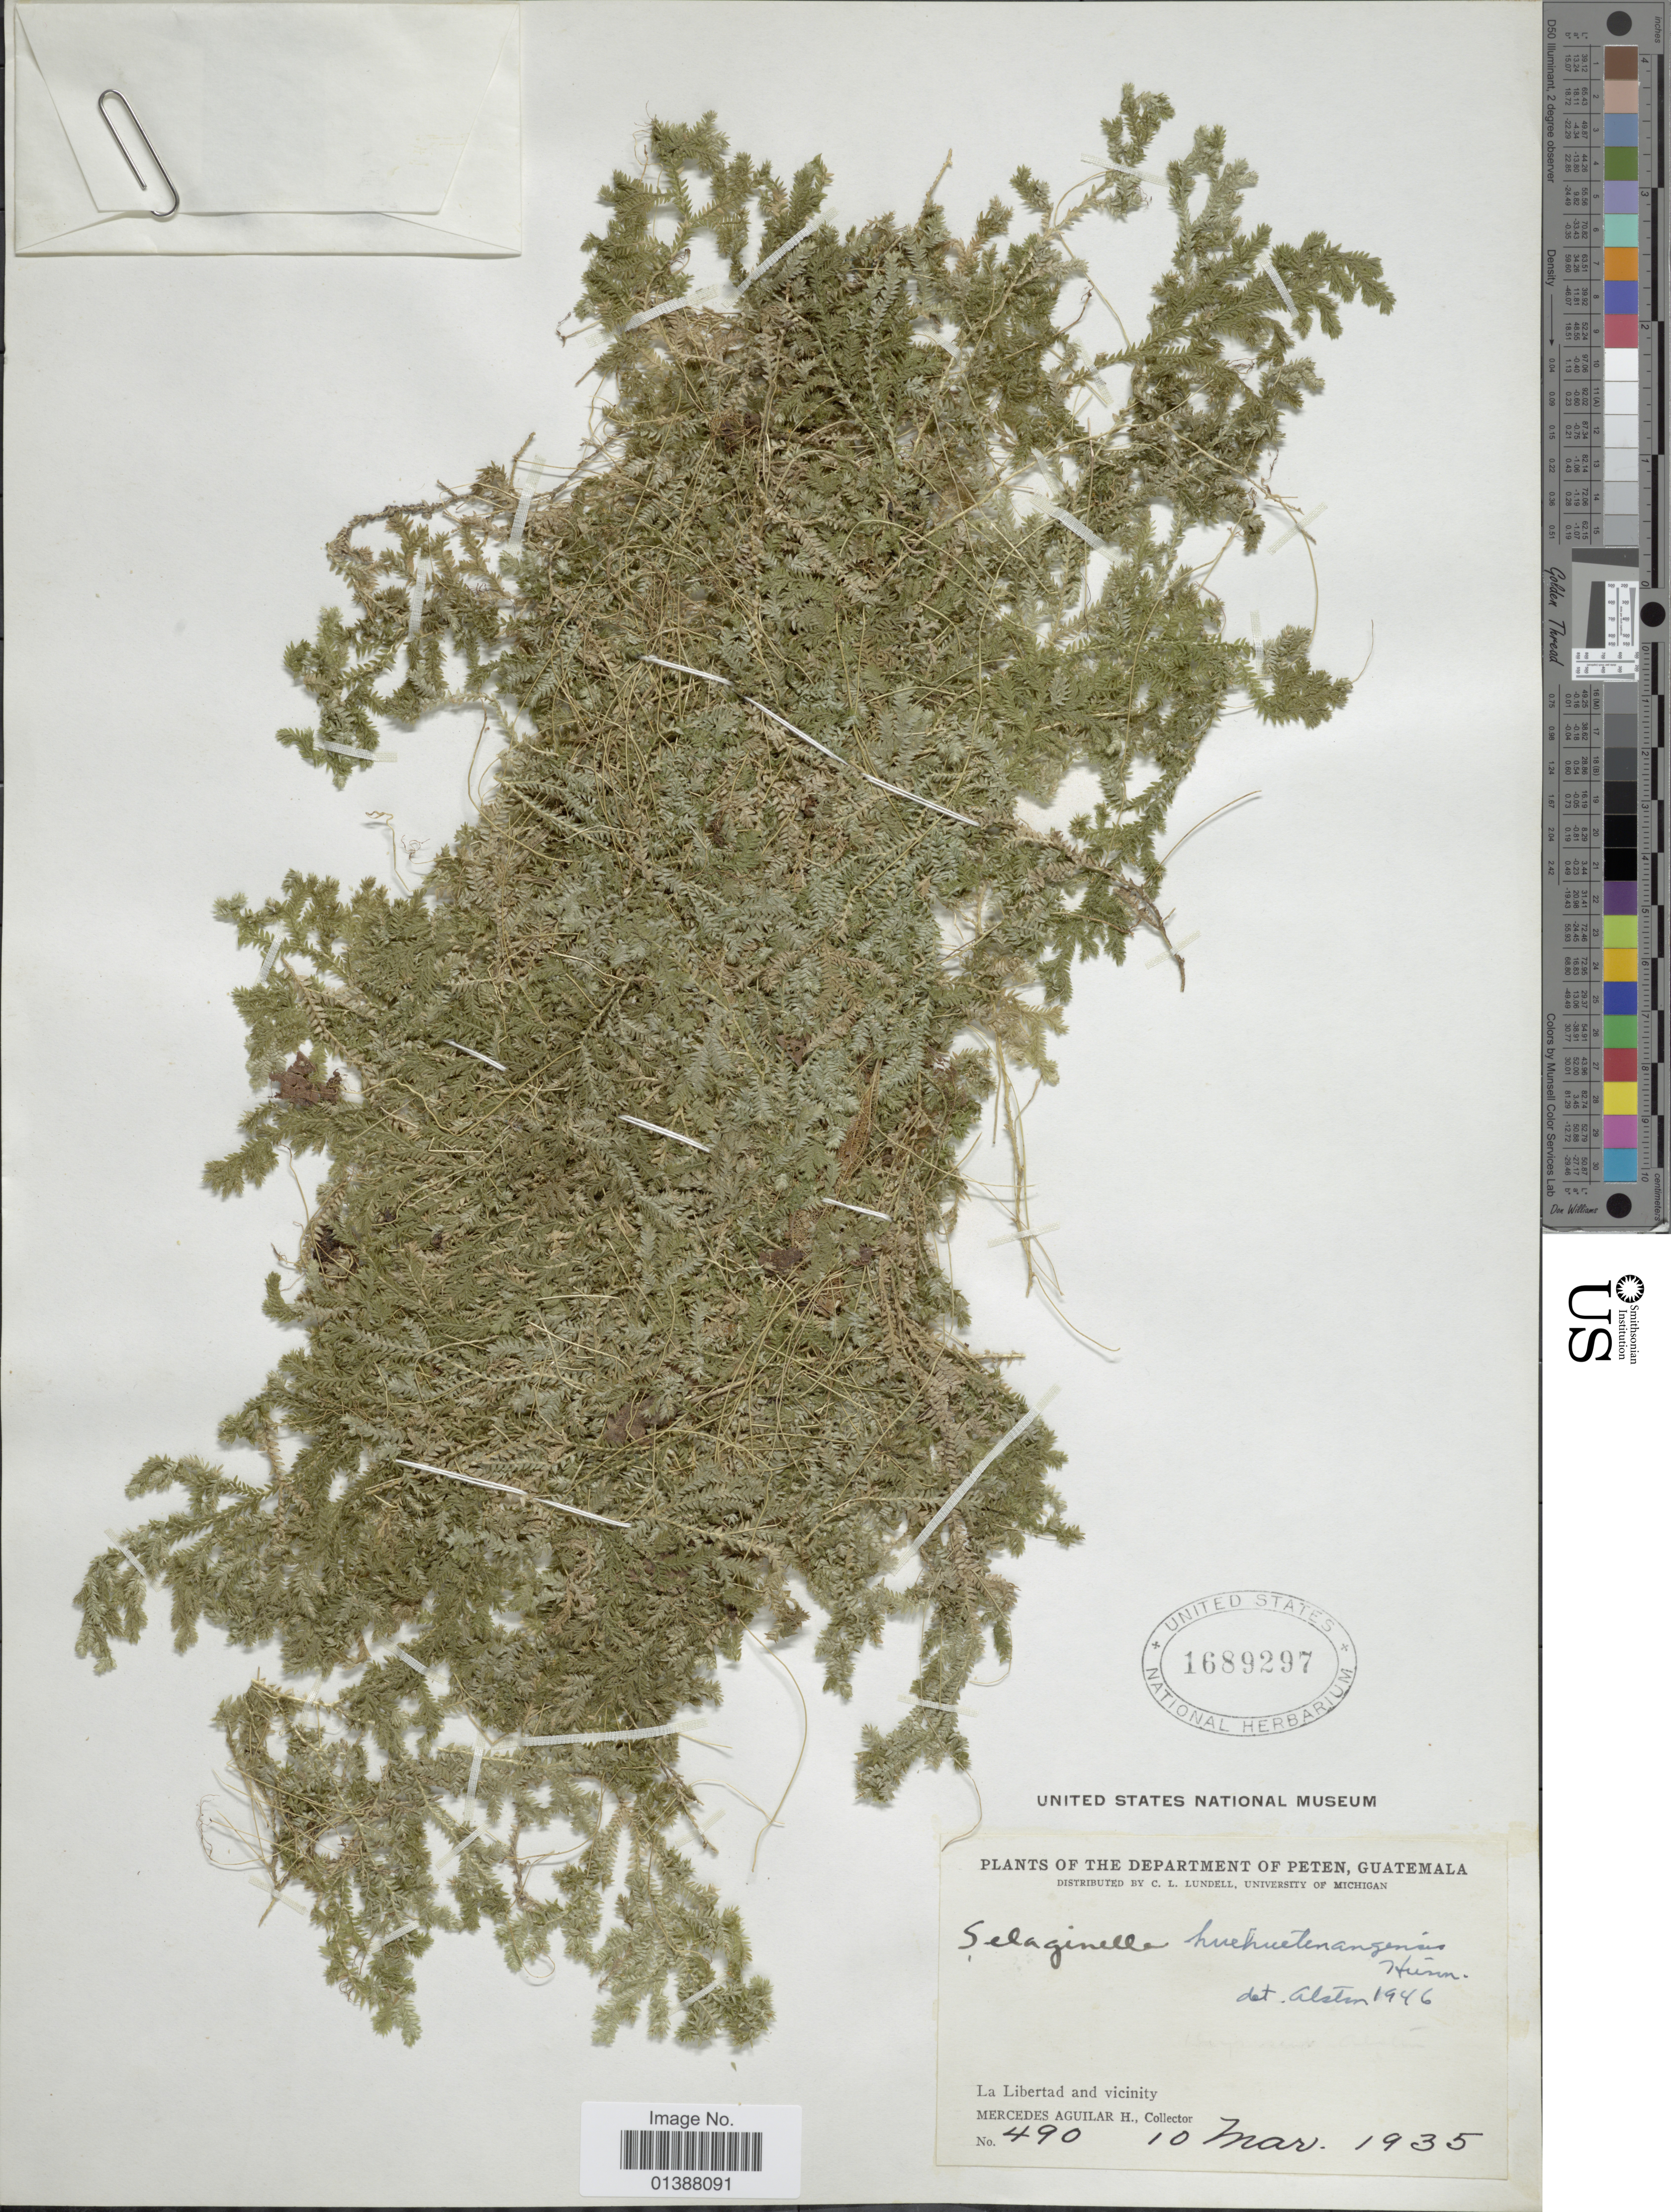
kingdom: Plantae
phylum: Tracheophyta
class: Lycopodiopsida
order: Selaginellales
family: Selaginellaceae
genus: Selaginella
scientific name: Selaginella huehuetenangensis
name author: Hieron.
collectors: M. Aguilar H.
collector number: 490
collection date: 1935-03-10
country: Guatemala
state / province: El Petén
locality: The department of peren, La Libertad and vicinity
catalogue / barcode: US 1689297